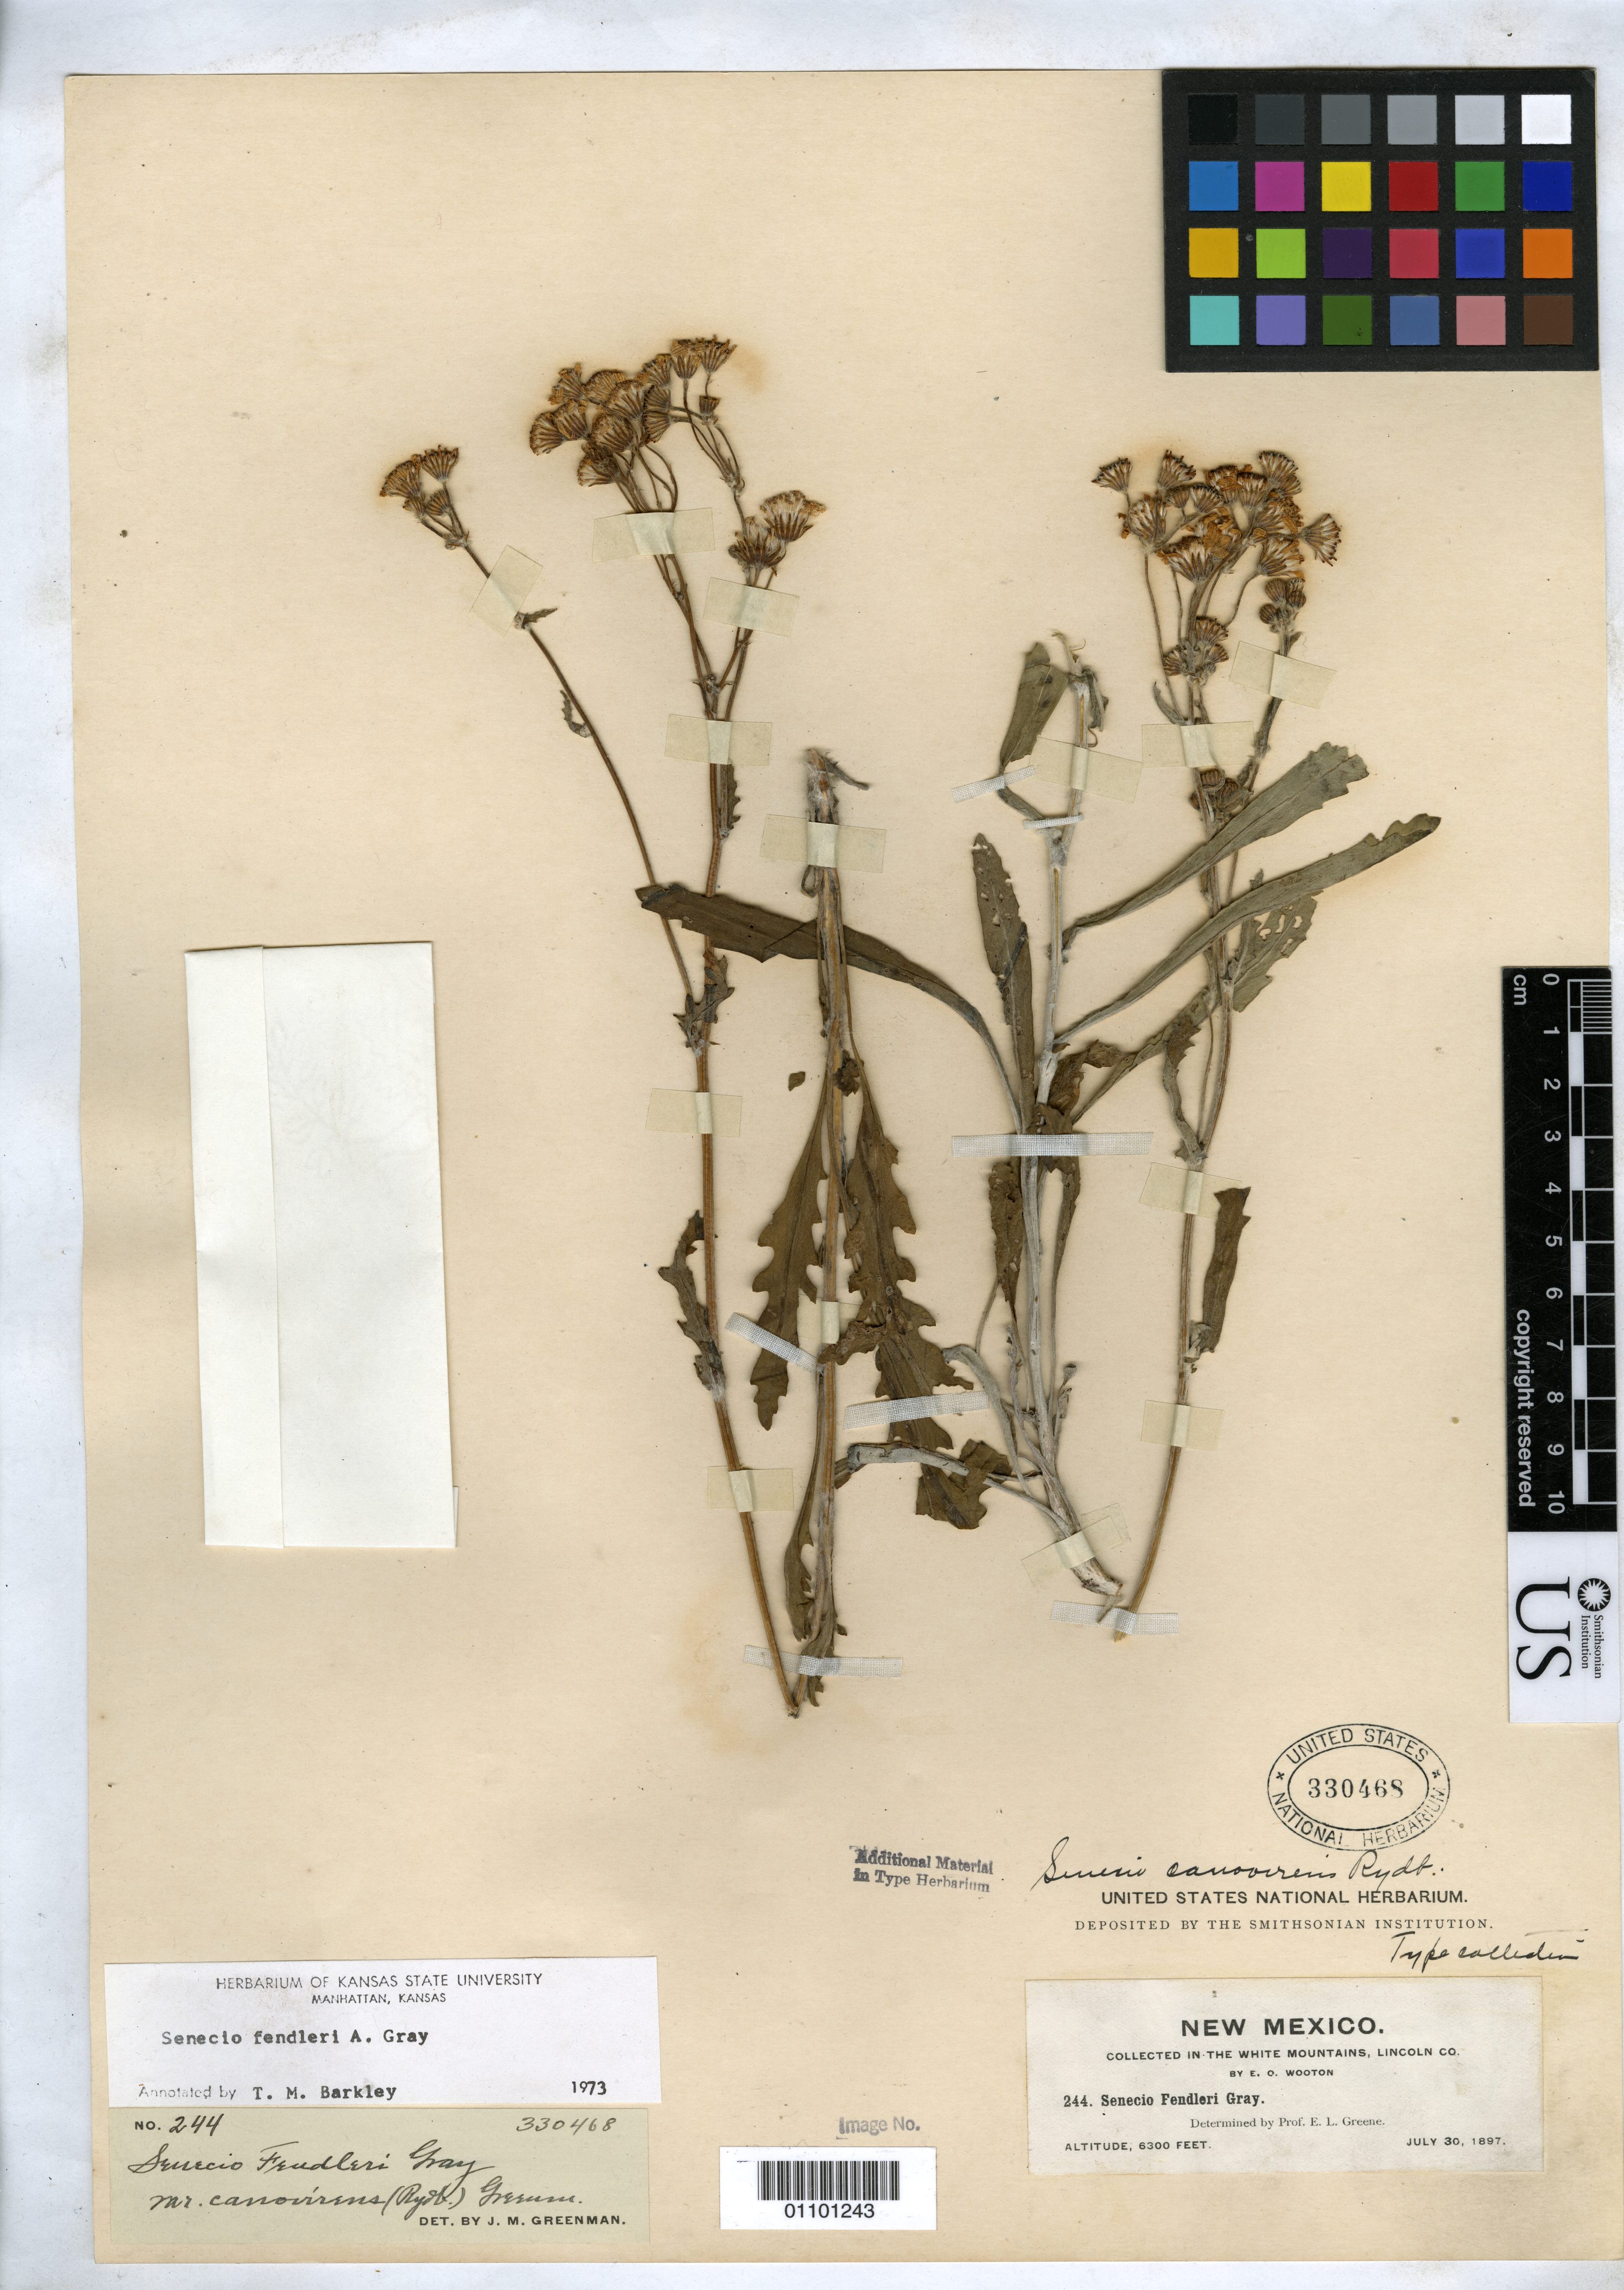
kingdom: Plantae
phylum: Tracheophyta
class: Magnoliopsida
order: Asterales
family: Asteraceae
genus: Senecio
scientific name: Senecio canovirens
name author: Rydb.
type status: Isotype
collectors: E. O. Wooton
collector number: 244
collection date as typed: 30 Jul 1897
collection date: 1897-07-30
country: United States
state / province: New Mexico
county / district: Lincoln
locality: White Mountains.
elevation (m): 1920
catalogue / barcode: US 330468